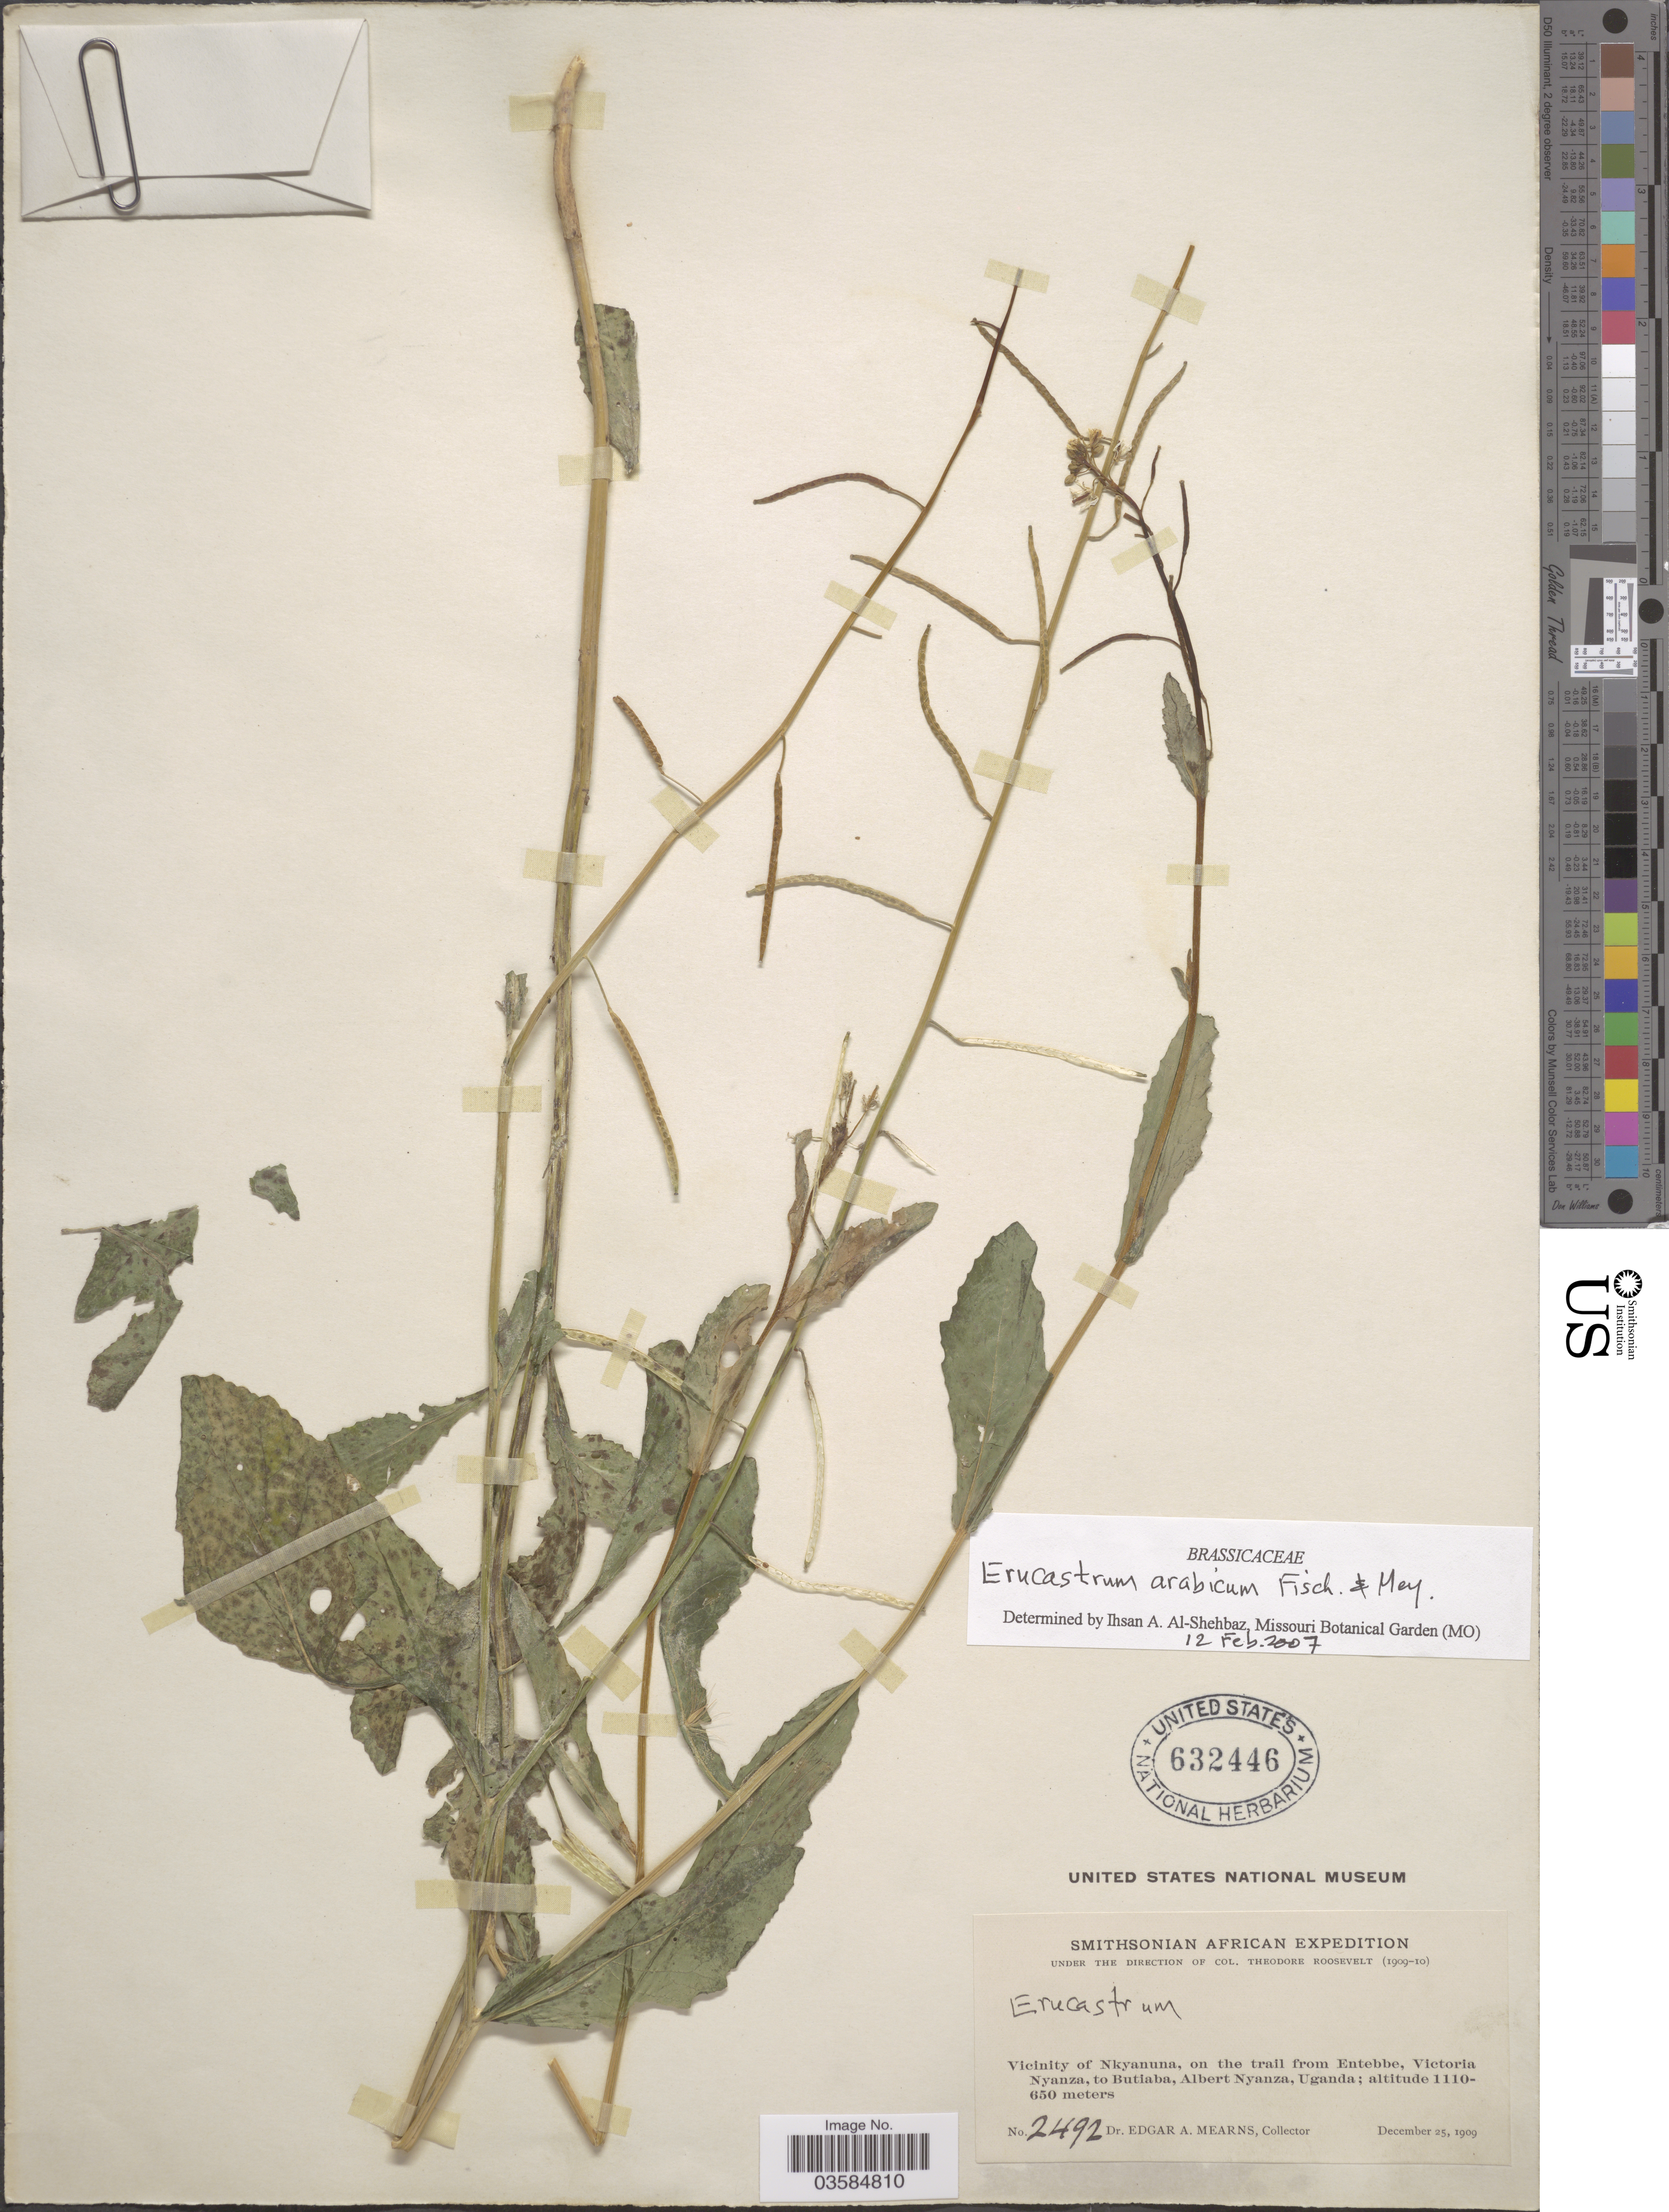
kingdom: Plantae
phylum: Tracheophyta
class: Magnoliopsida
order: Brassicales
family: Brassicaceae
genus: Erucastrum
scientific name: Erucastrum arabicum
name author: Fisch. & C.A. Mey.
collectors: E. A. Mearns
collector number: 2492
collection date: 1909-12-25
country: Uganda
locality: Vicinity of Nkyanuna, on the trail from Entebbe, Victoria Nyanza, to Butiaba, Albert Nyanza.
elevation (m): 650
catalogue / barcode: US 632446